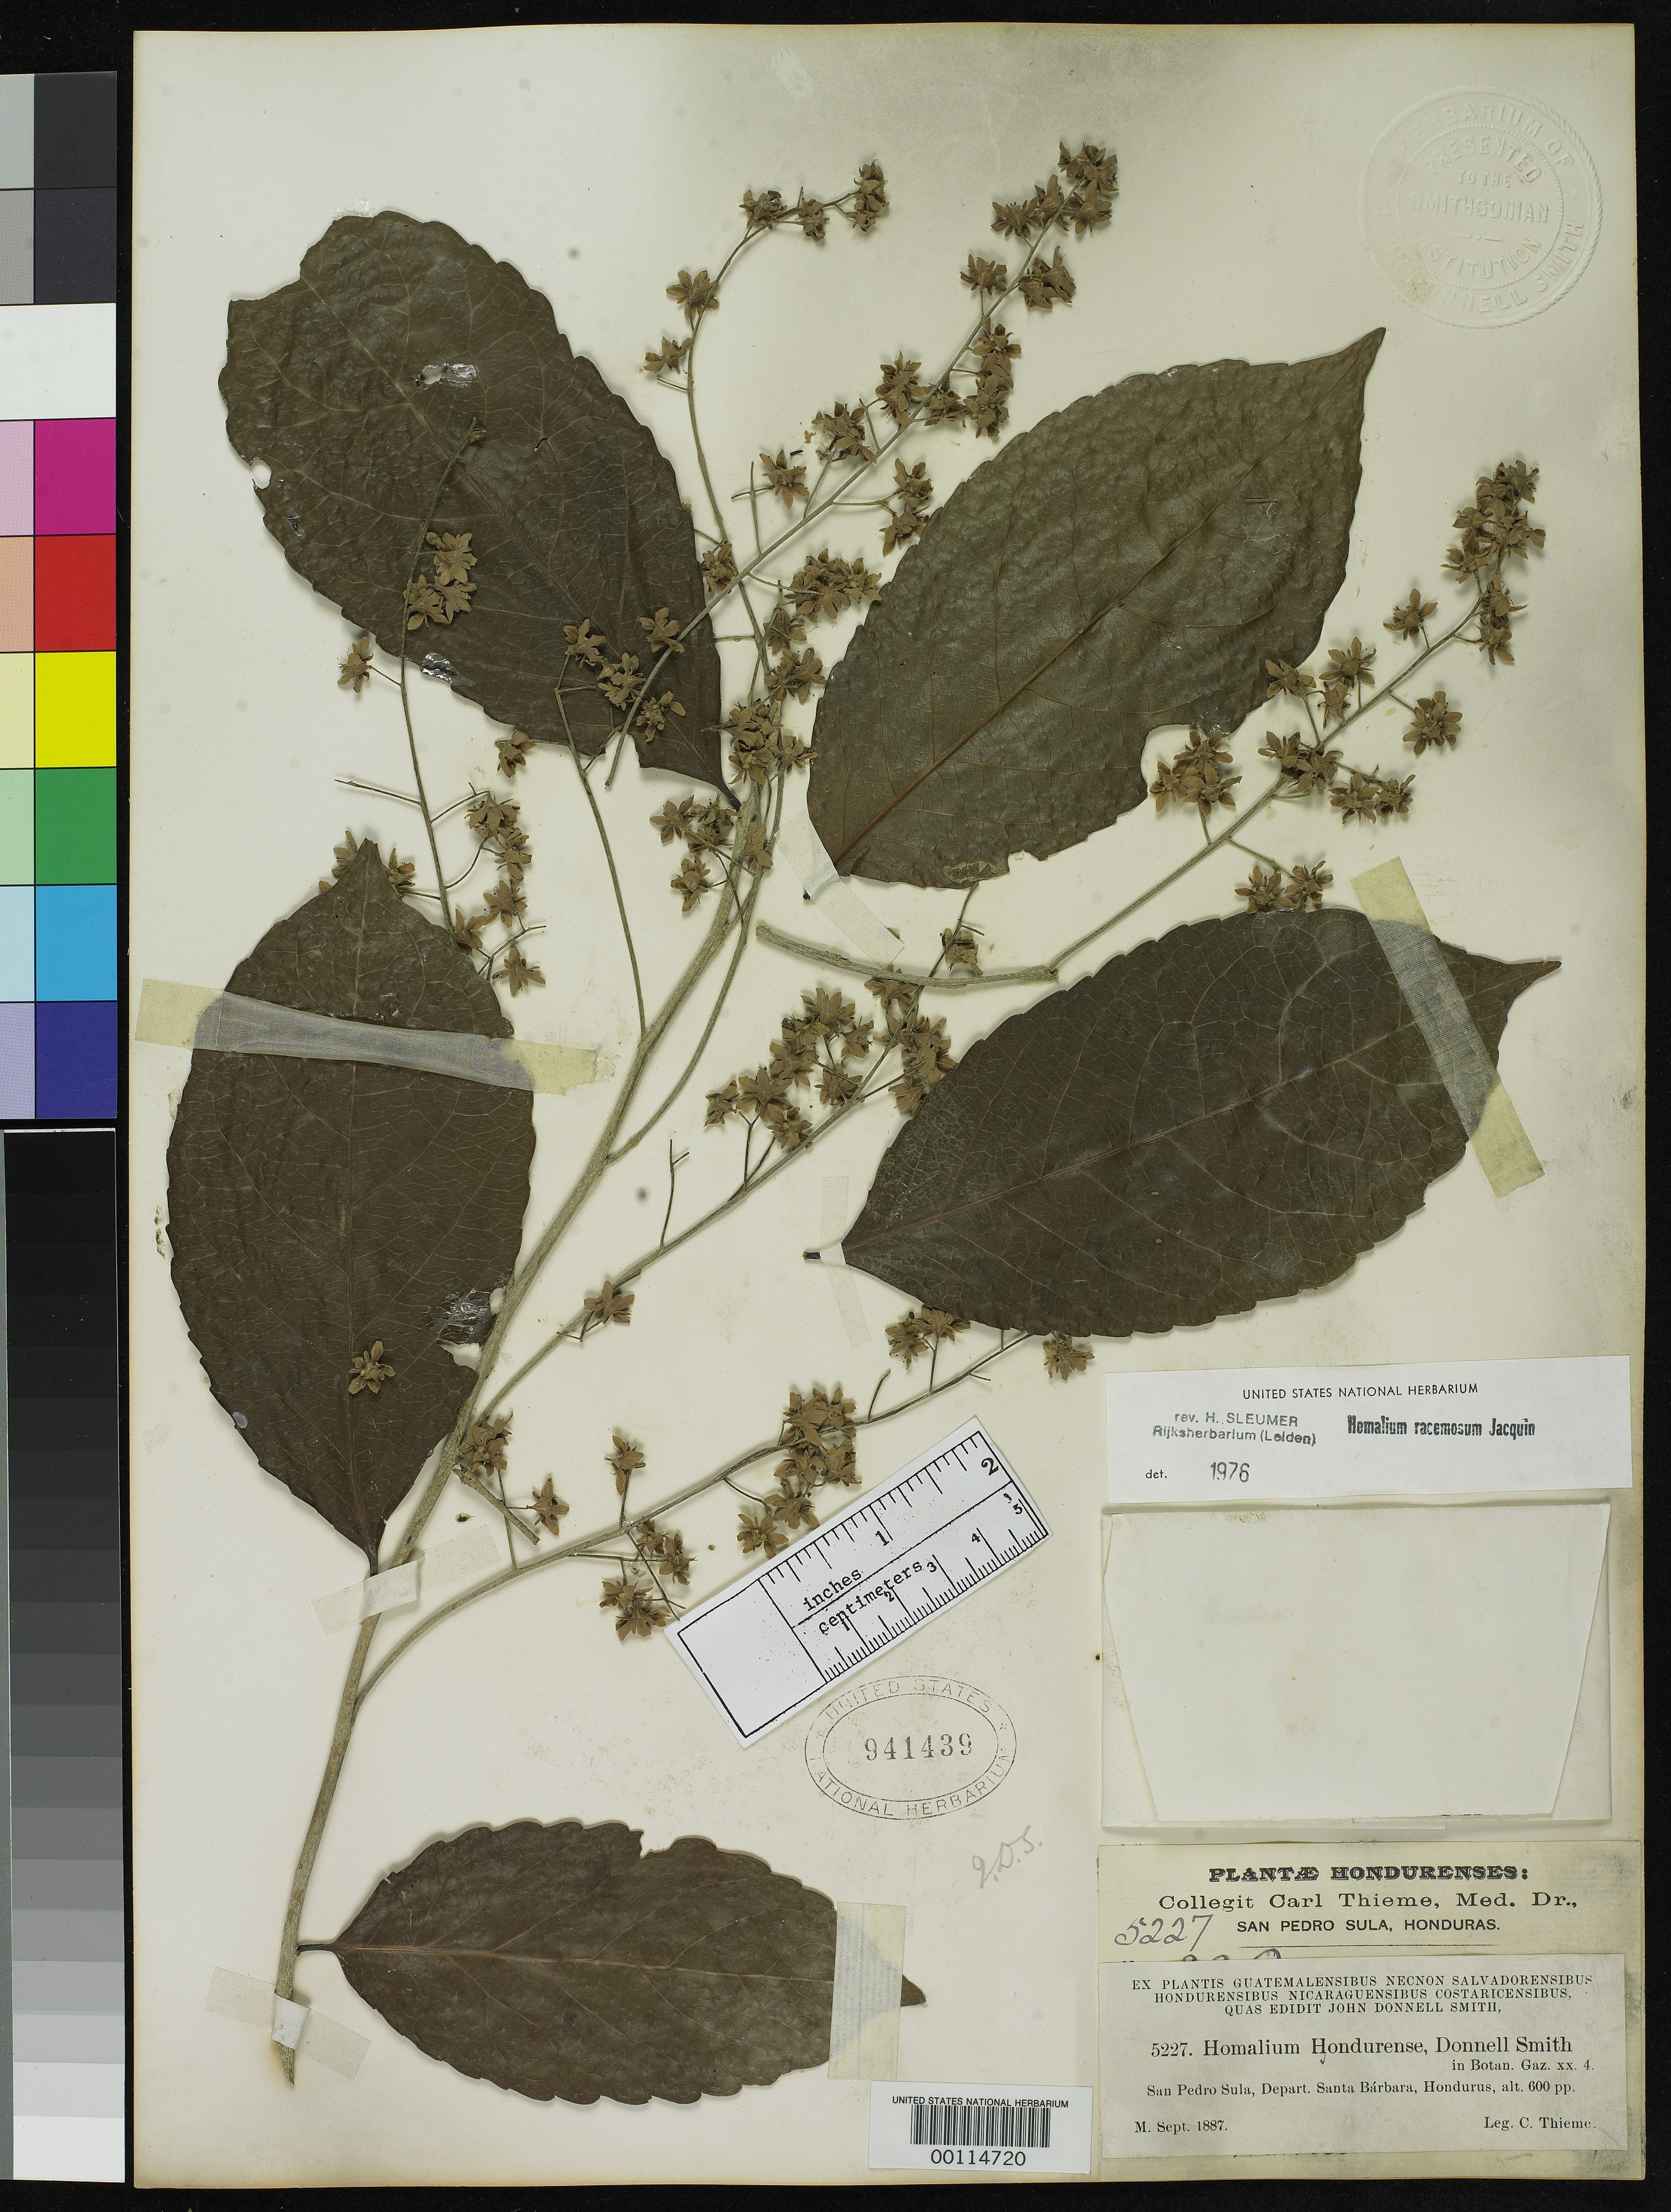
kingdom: Plantae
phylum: Tracheophyta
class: Magnoliopsida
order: Malpighiales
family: Salicaceae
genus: Homalium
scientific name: Homalium hondurense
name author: Donn. Sm.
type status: Type Collection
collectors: C. Thieme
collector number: J.D.S. 5227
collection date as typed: Sep 1887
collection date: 1887-09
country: Honduras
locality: Rio Permejo, near San Pedro Sula.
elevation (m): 183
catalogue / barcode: US 941439